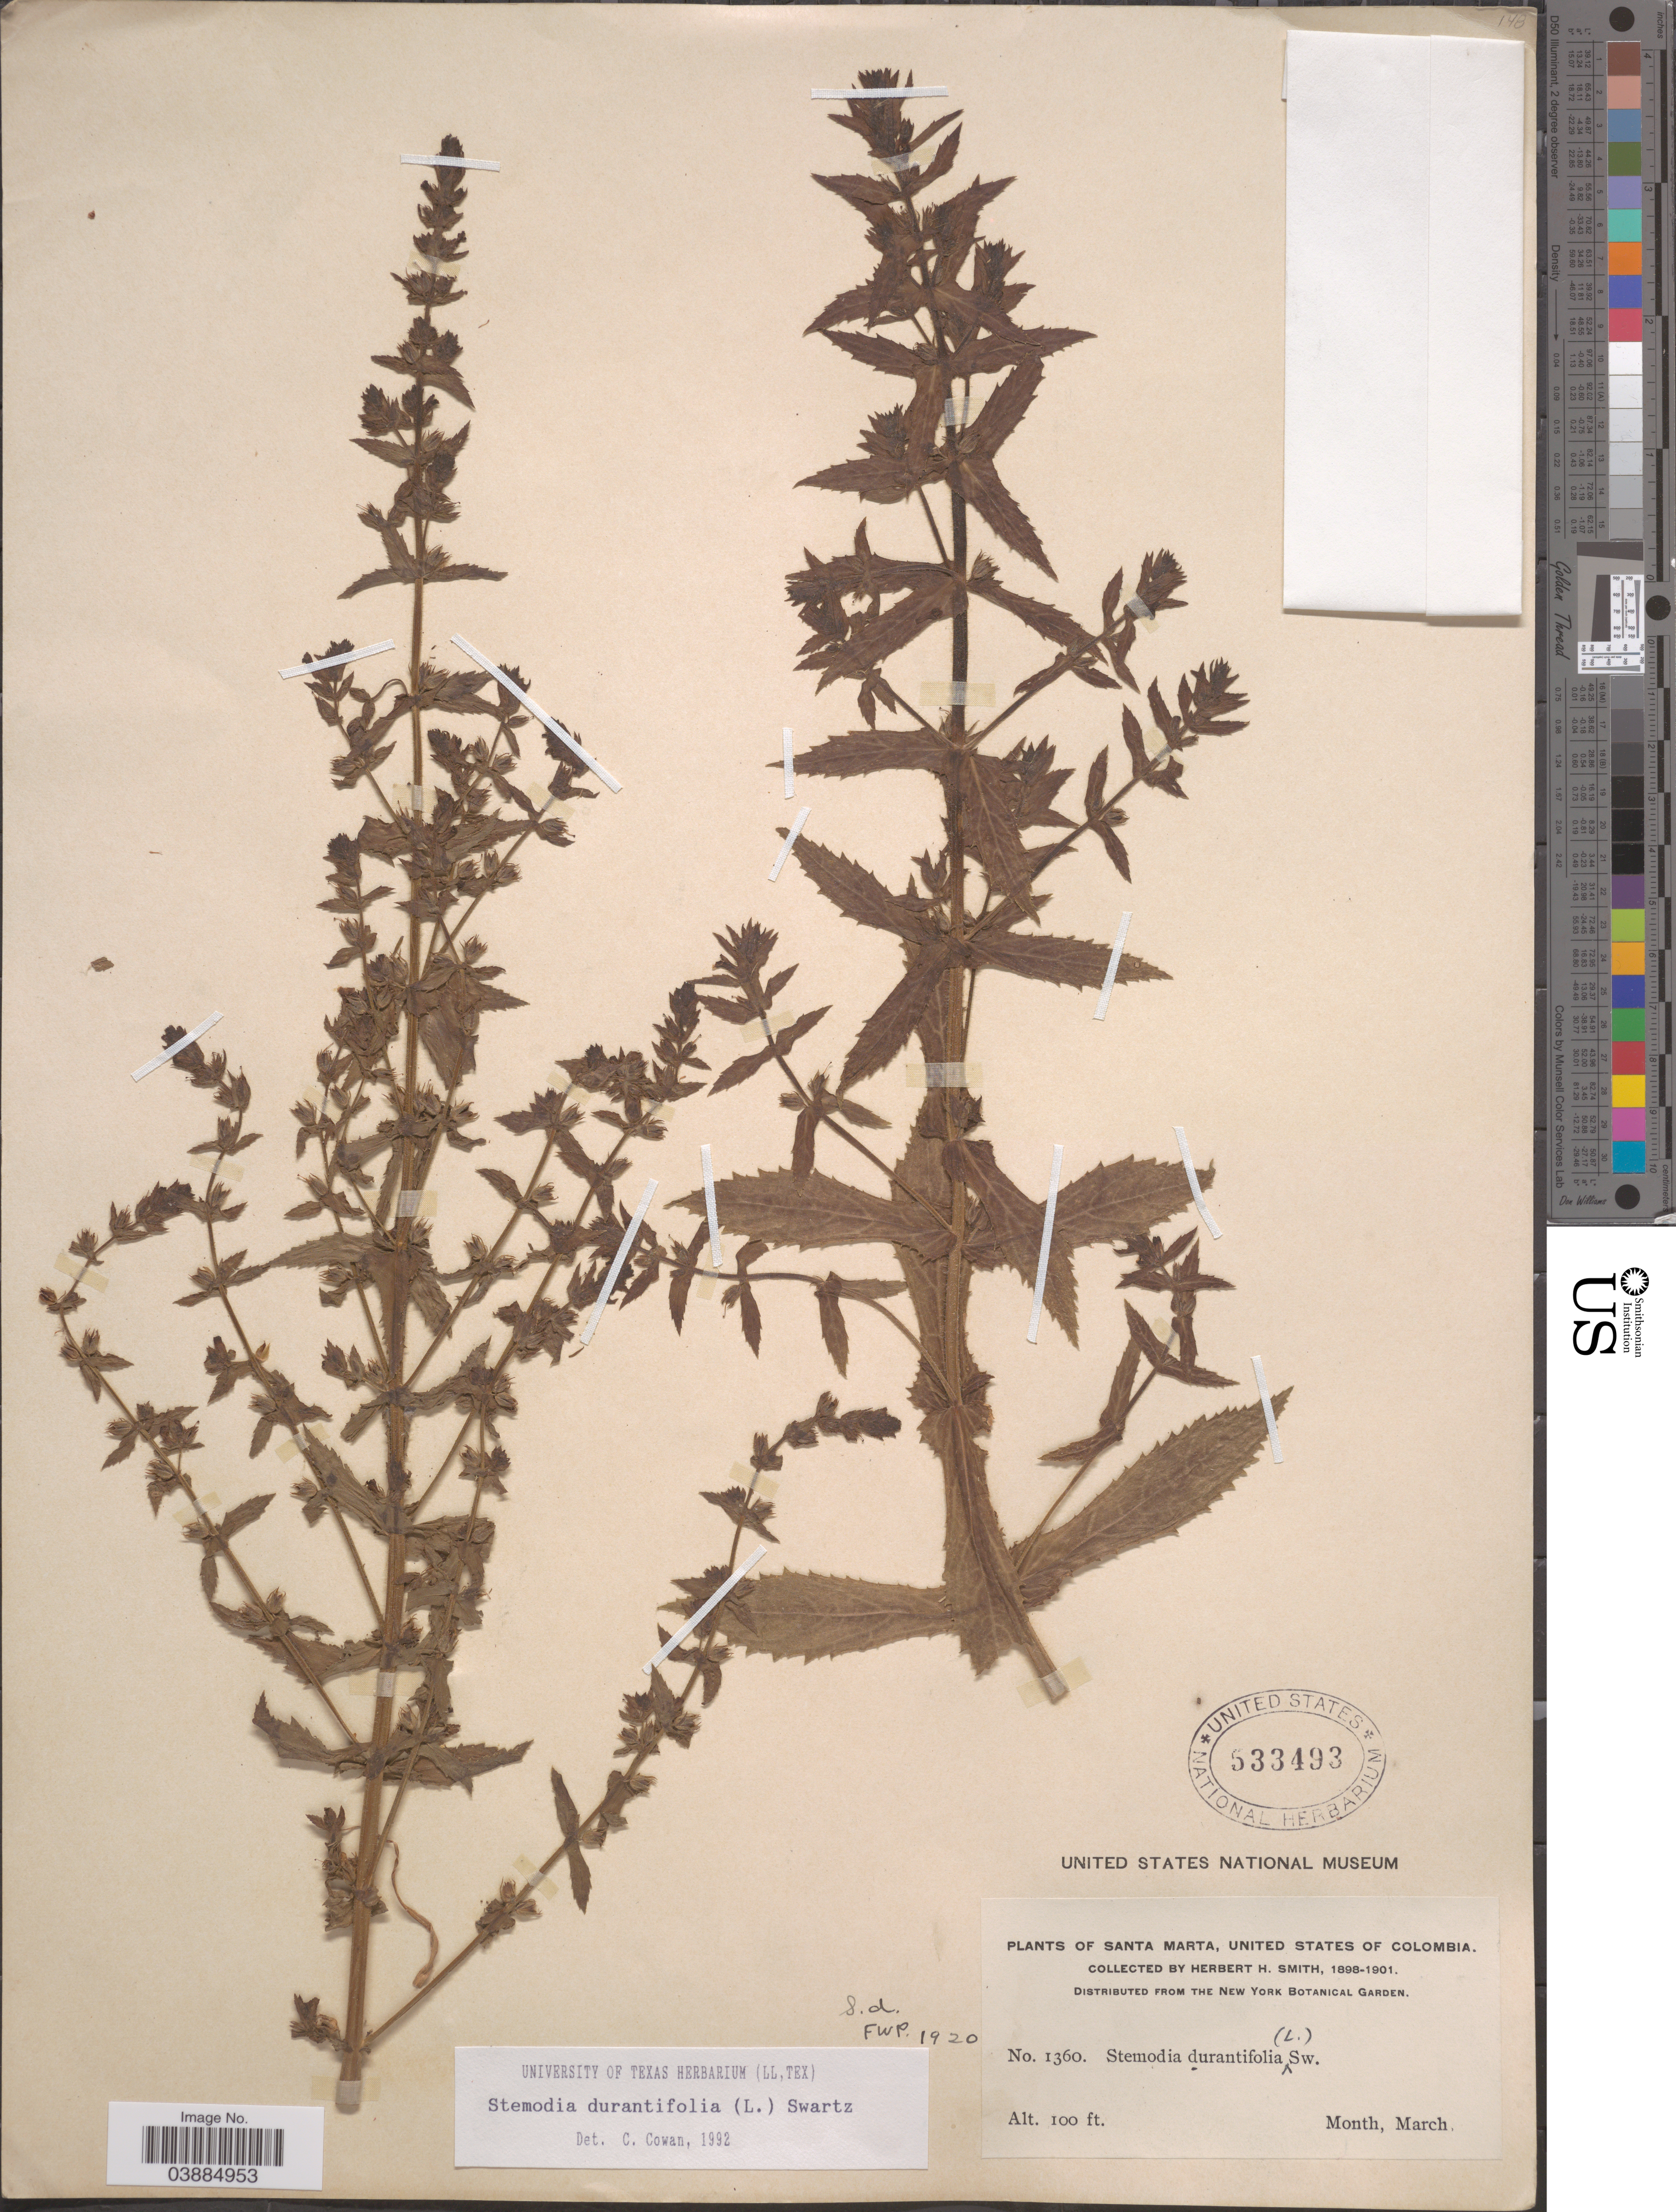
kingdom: Plantae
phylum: Tracheophyta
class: Magnoliopsida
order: Lamiales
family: Plantaginaceae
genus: Stemodia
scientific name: Stemodia durantifolia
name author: (L.) Sw.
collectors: Herbert H. Smith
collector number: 1360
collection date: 1898-03/1901-03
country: Colombia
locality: Santa Marta, United States of Colombia.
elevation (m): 30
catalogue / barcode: US 533493